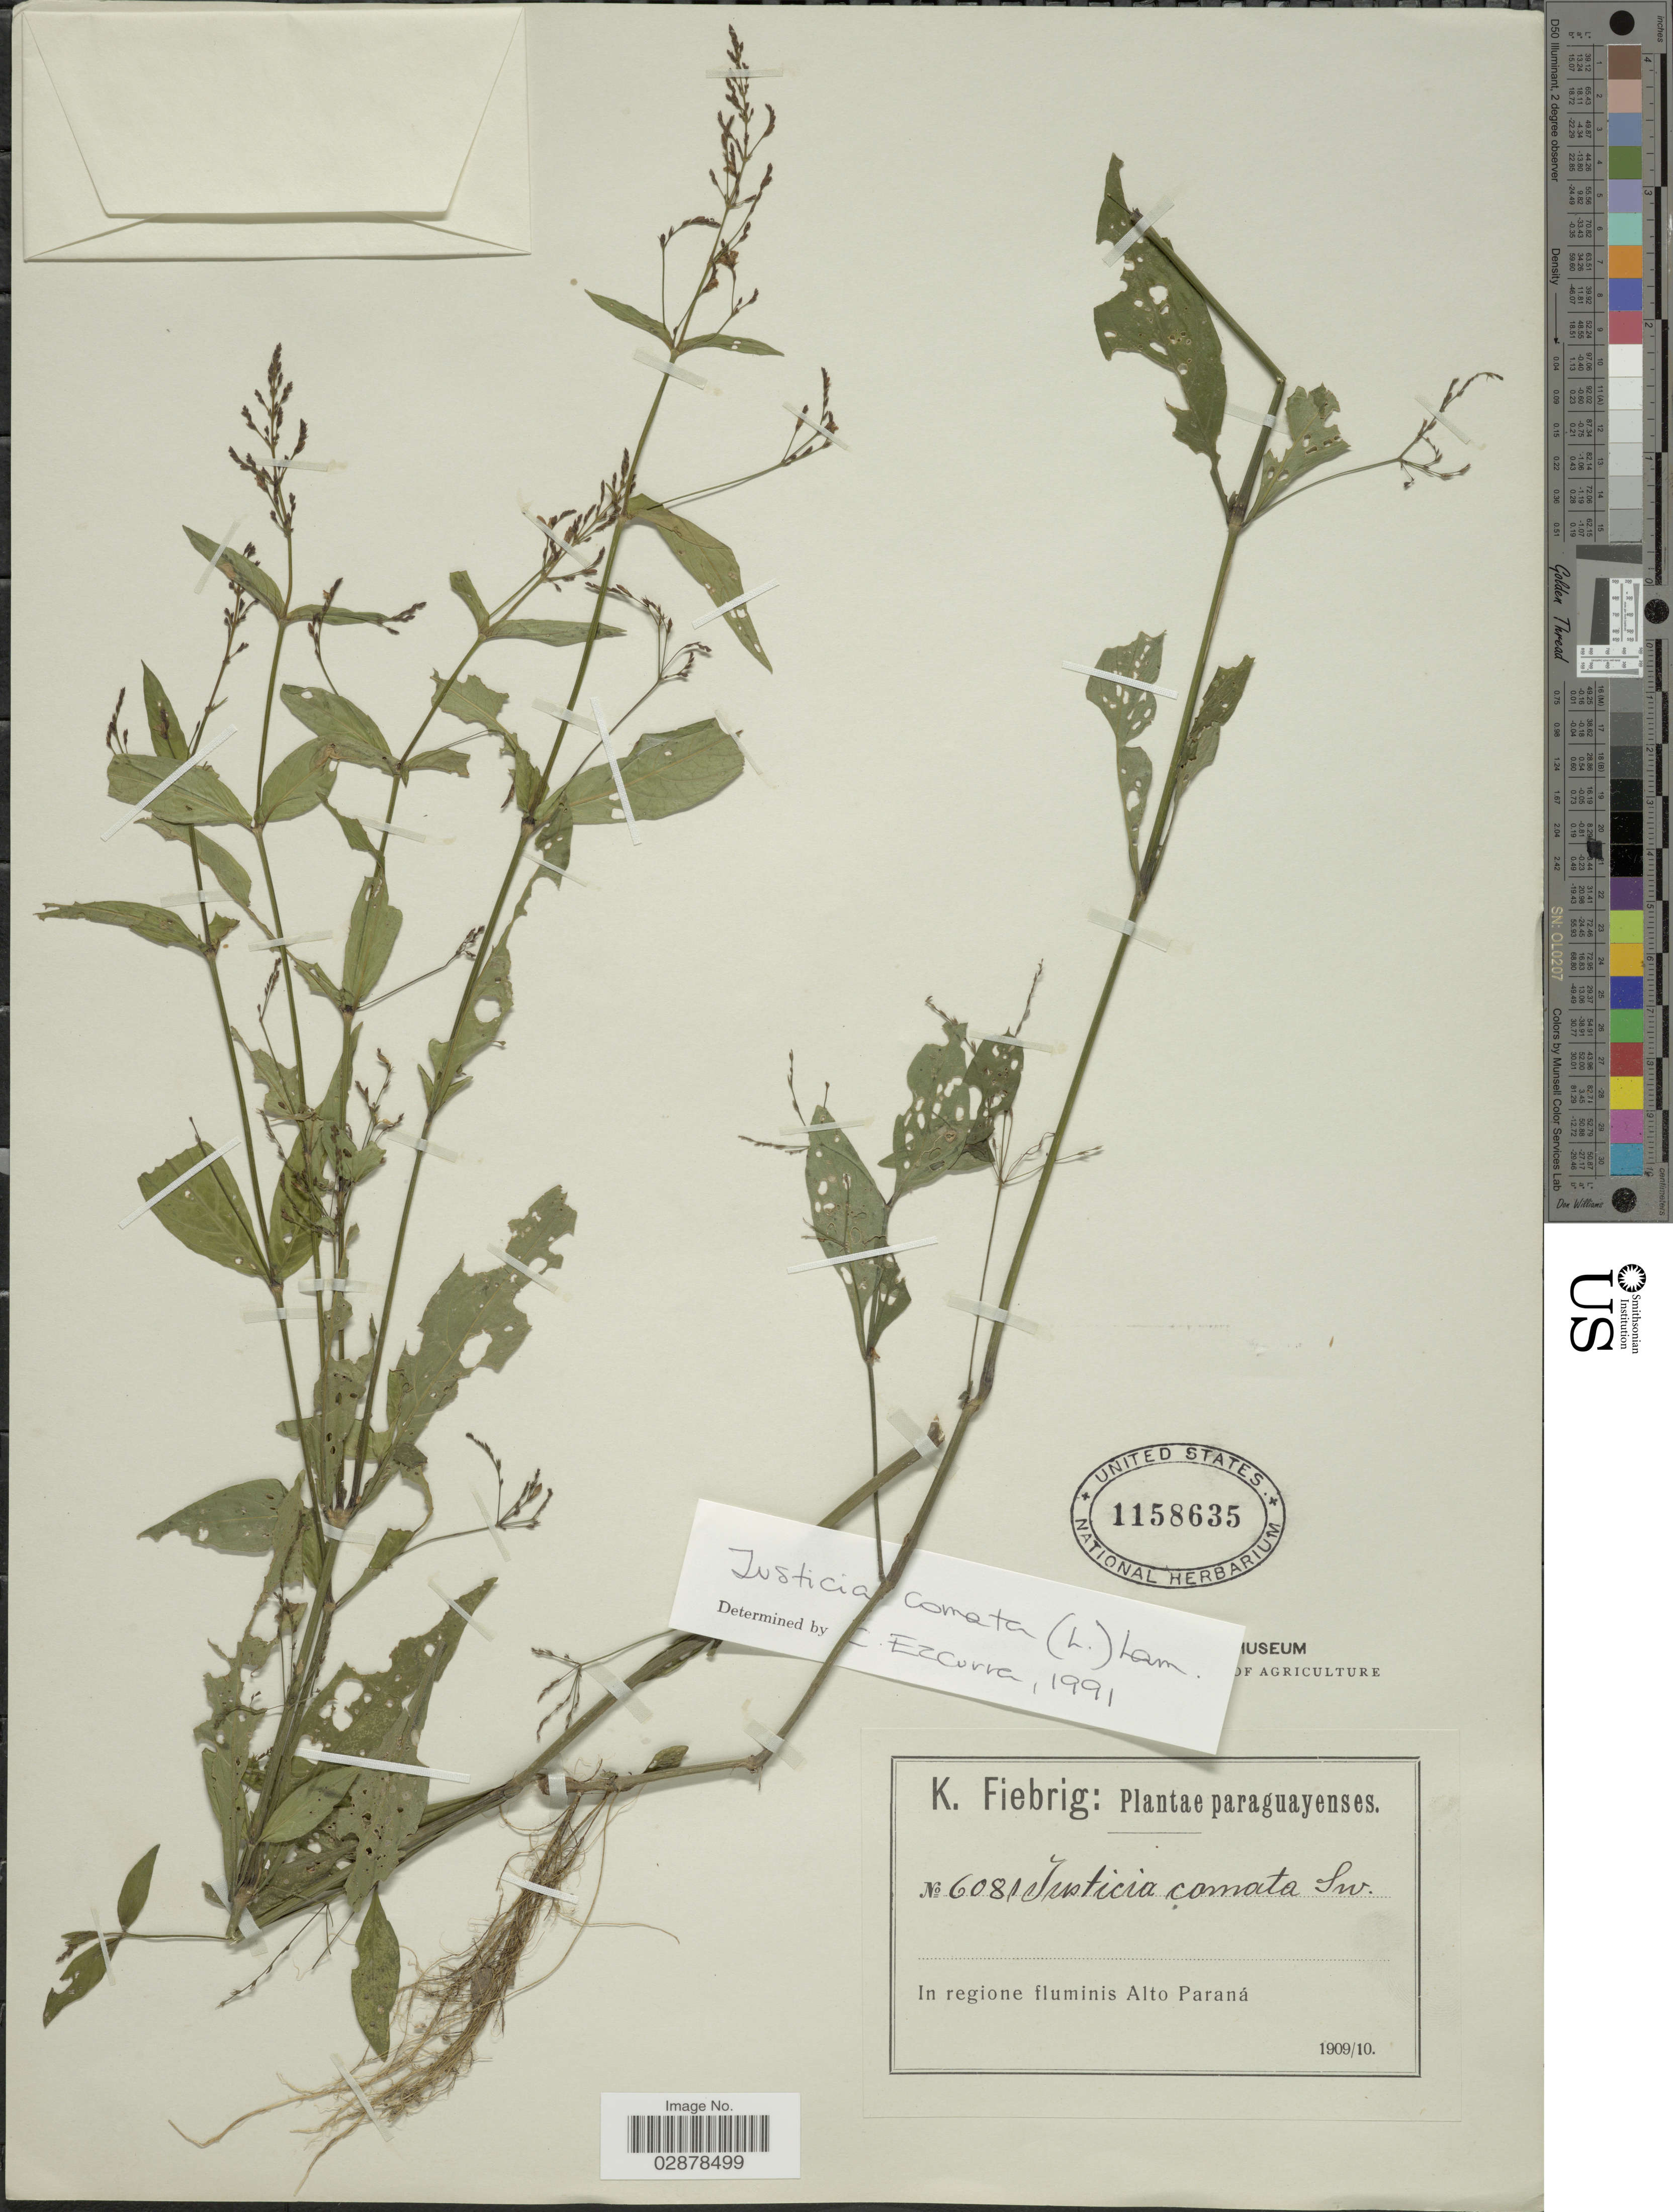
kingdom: Plantae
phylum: Tracheophyta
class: Magnoliopsida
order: Lamiales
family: Acanthaceae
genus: Justicia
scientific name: Justicia comata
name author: (L.) Lam.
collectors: K. Fiebrig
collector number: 6081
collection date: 1909/1910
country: Paraguay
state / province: Alto Parana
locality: In regione fluminis Alto Parana.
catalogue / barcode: US 1158635